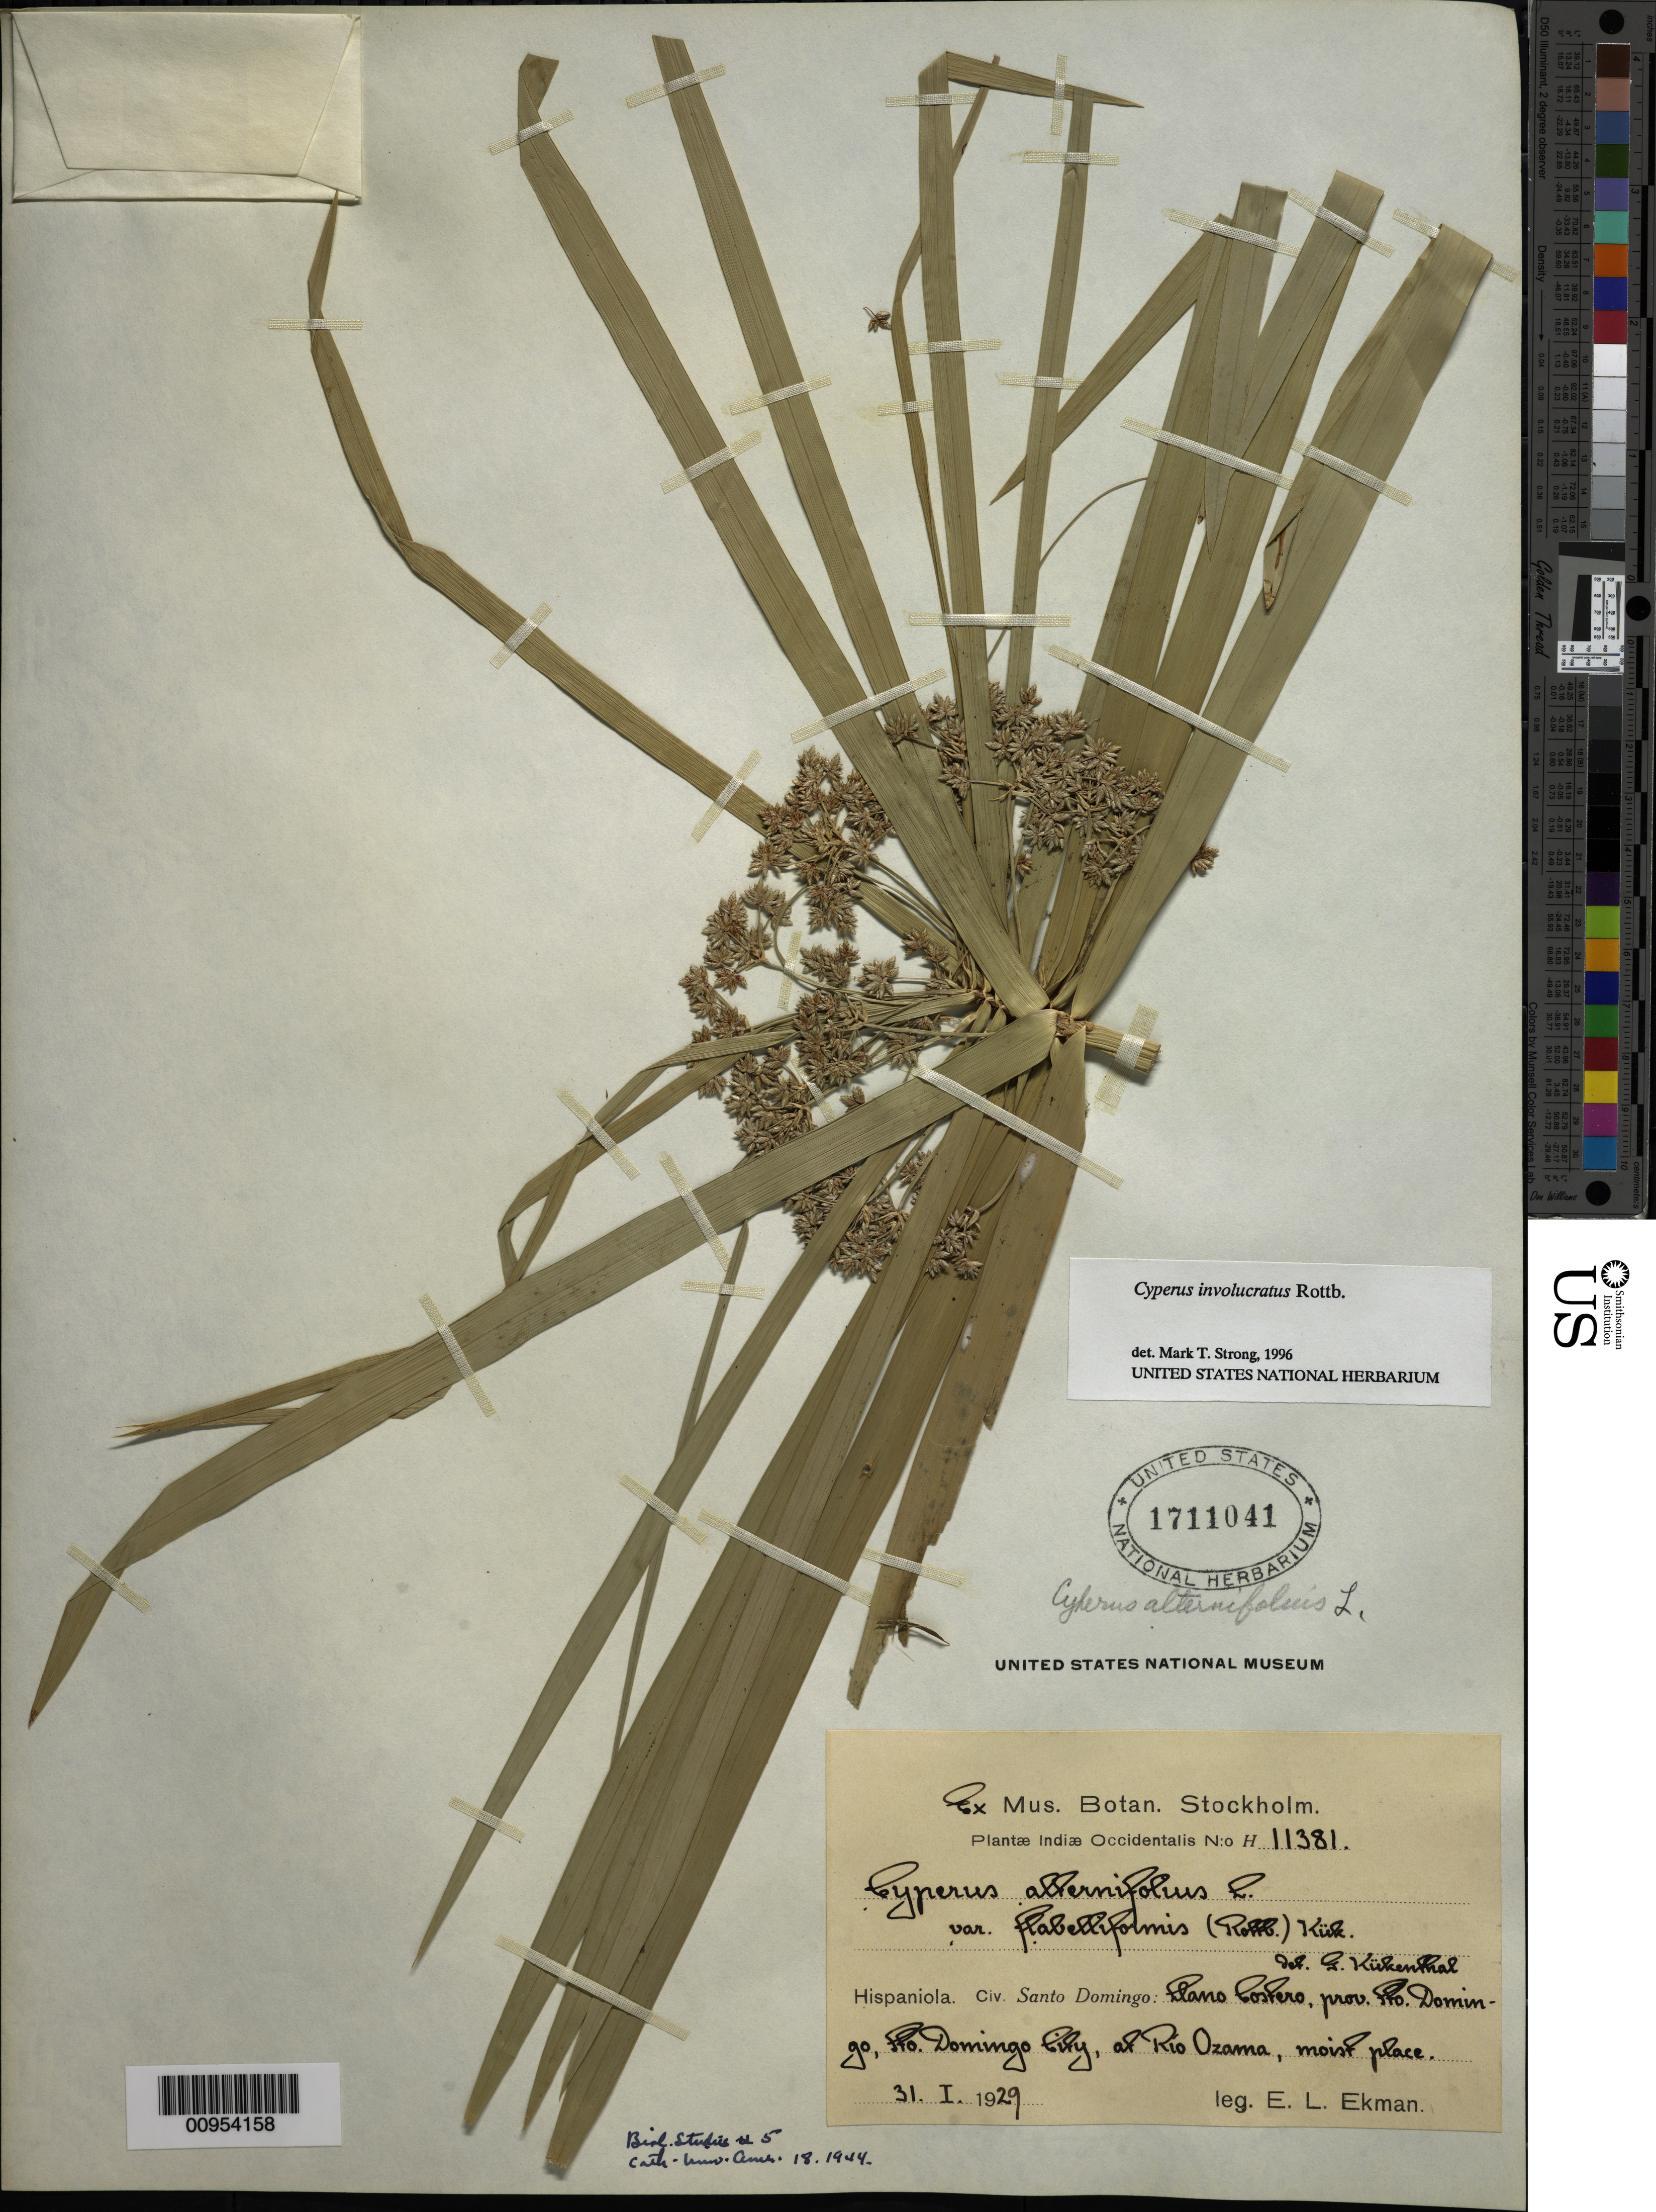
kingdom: Plantae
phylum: Tracheophyta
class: Liliopsida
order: Poales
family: Cyperaceae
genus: Cyperus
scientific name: Cyperus involucratus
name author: Rottb.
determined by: Strong, M. T., (US), Smithsonian Institution - National Museum of Natural History (UNITED STATES)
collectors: E. L. Ekman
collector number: H 11381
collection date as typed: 31 Jan 1929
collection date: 1929-01-31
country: Dominican Republic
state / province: Santo Domingo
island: Hispaniola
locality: Llano Costero, Santo Domingo City, at Río Ozama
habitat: Moist place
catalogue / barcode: US 1711041